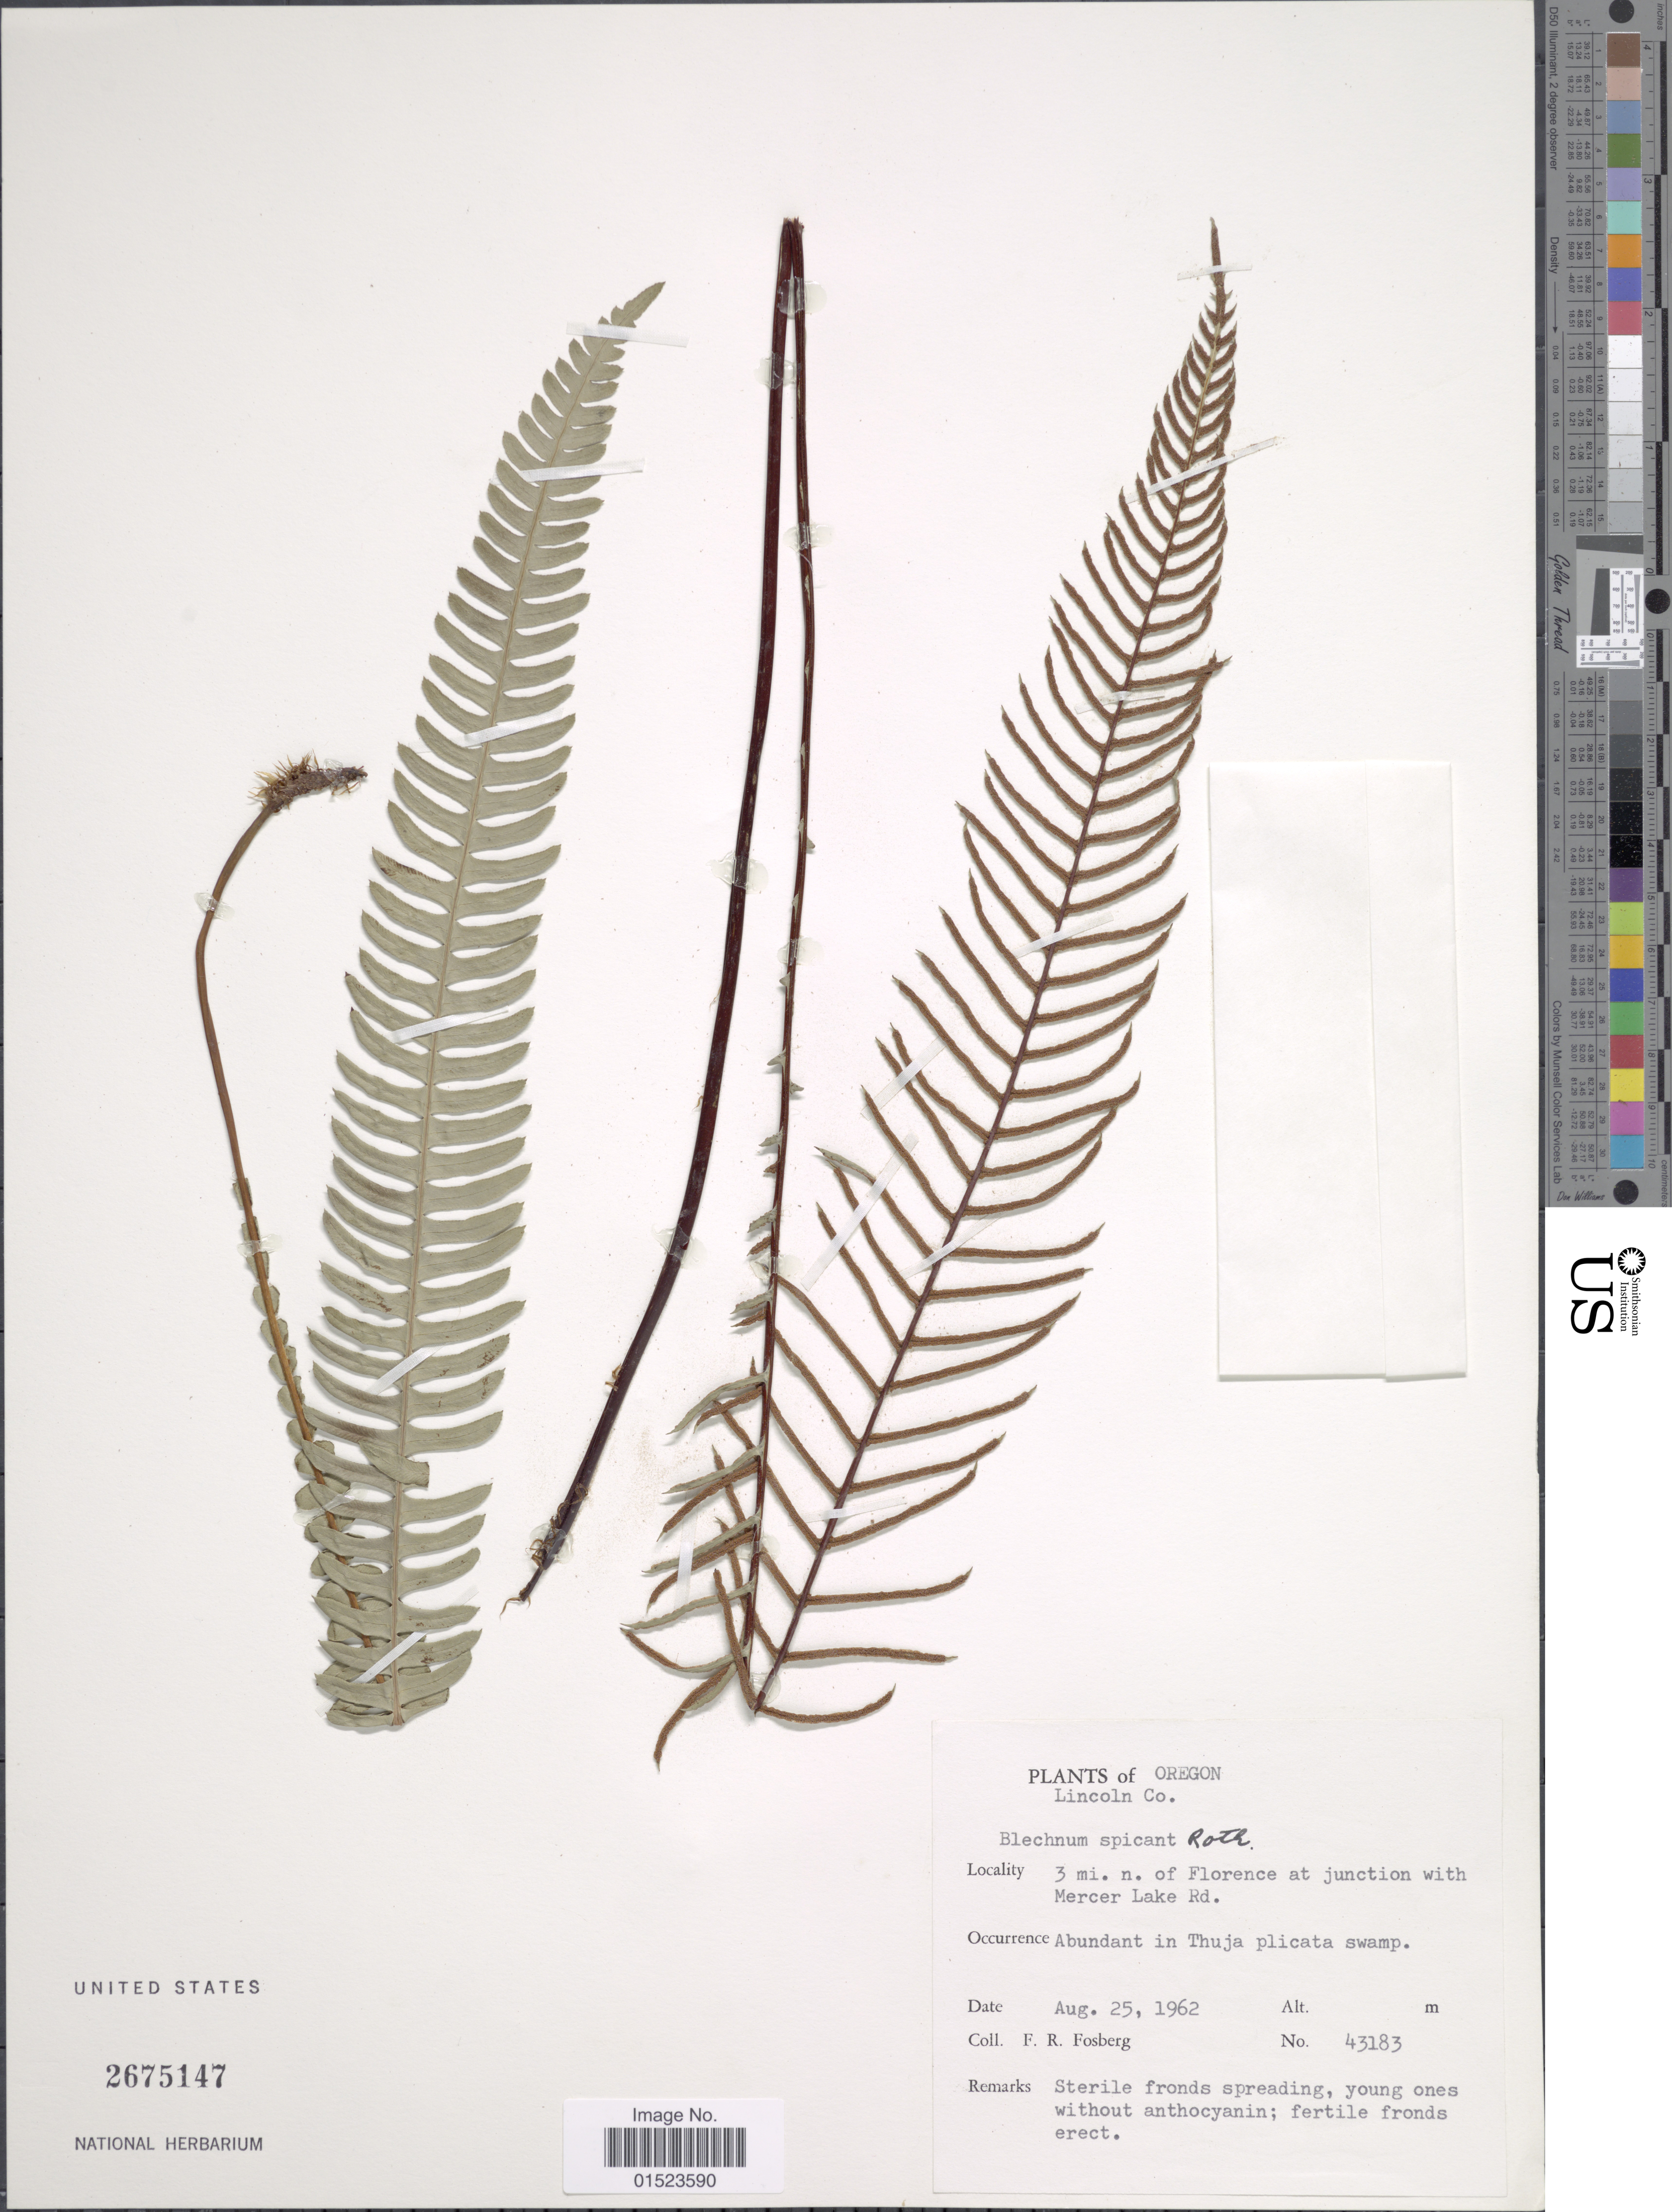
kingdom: Plantae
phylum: Tracheophyta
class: Polypodiopsida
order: Polypodiales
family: Blechnaceae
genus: Blechnum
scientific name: Blechnum spicant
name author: (L.) Sm.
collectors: F. R. Fosberg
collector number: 43183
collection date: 1962-08-25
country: United States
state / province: Oregon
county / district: Lincoln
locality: Lincoln Co., 3 mi. n. of Florence at junction with Mercer Lake Rd.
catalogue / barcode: US 2675147